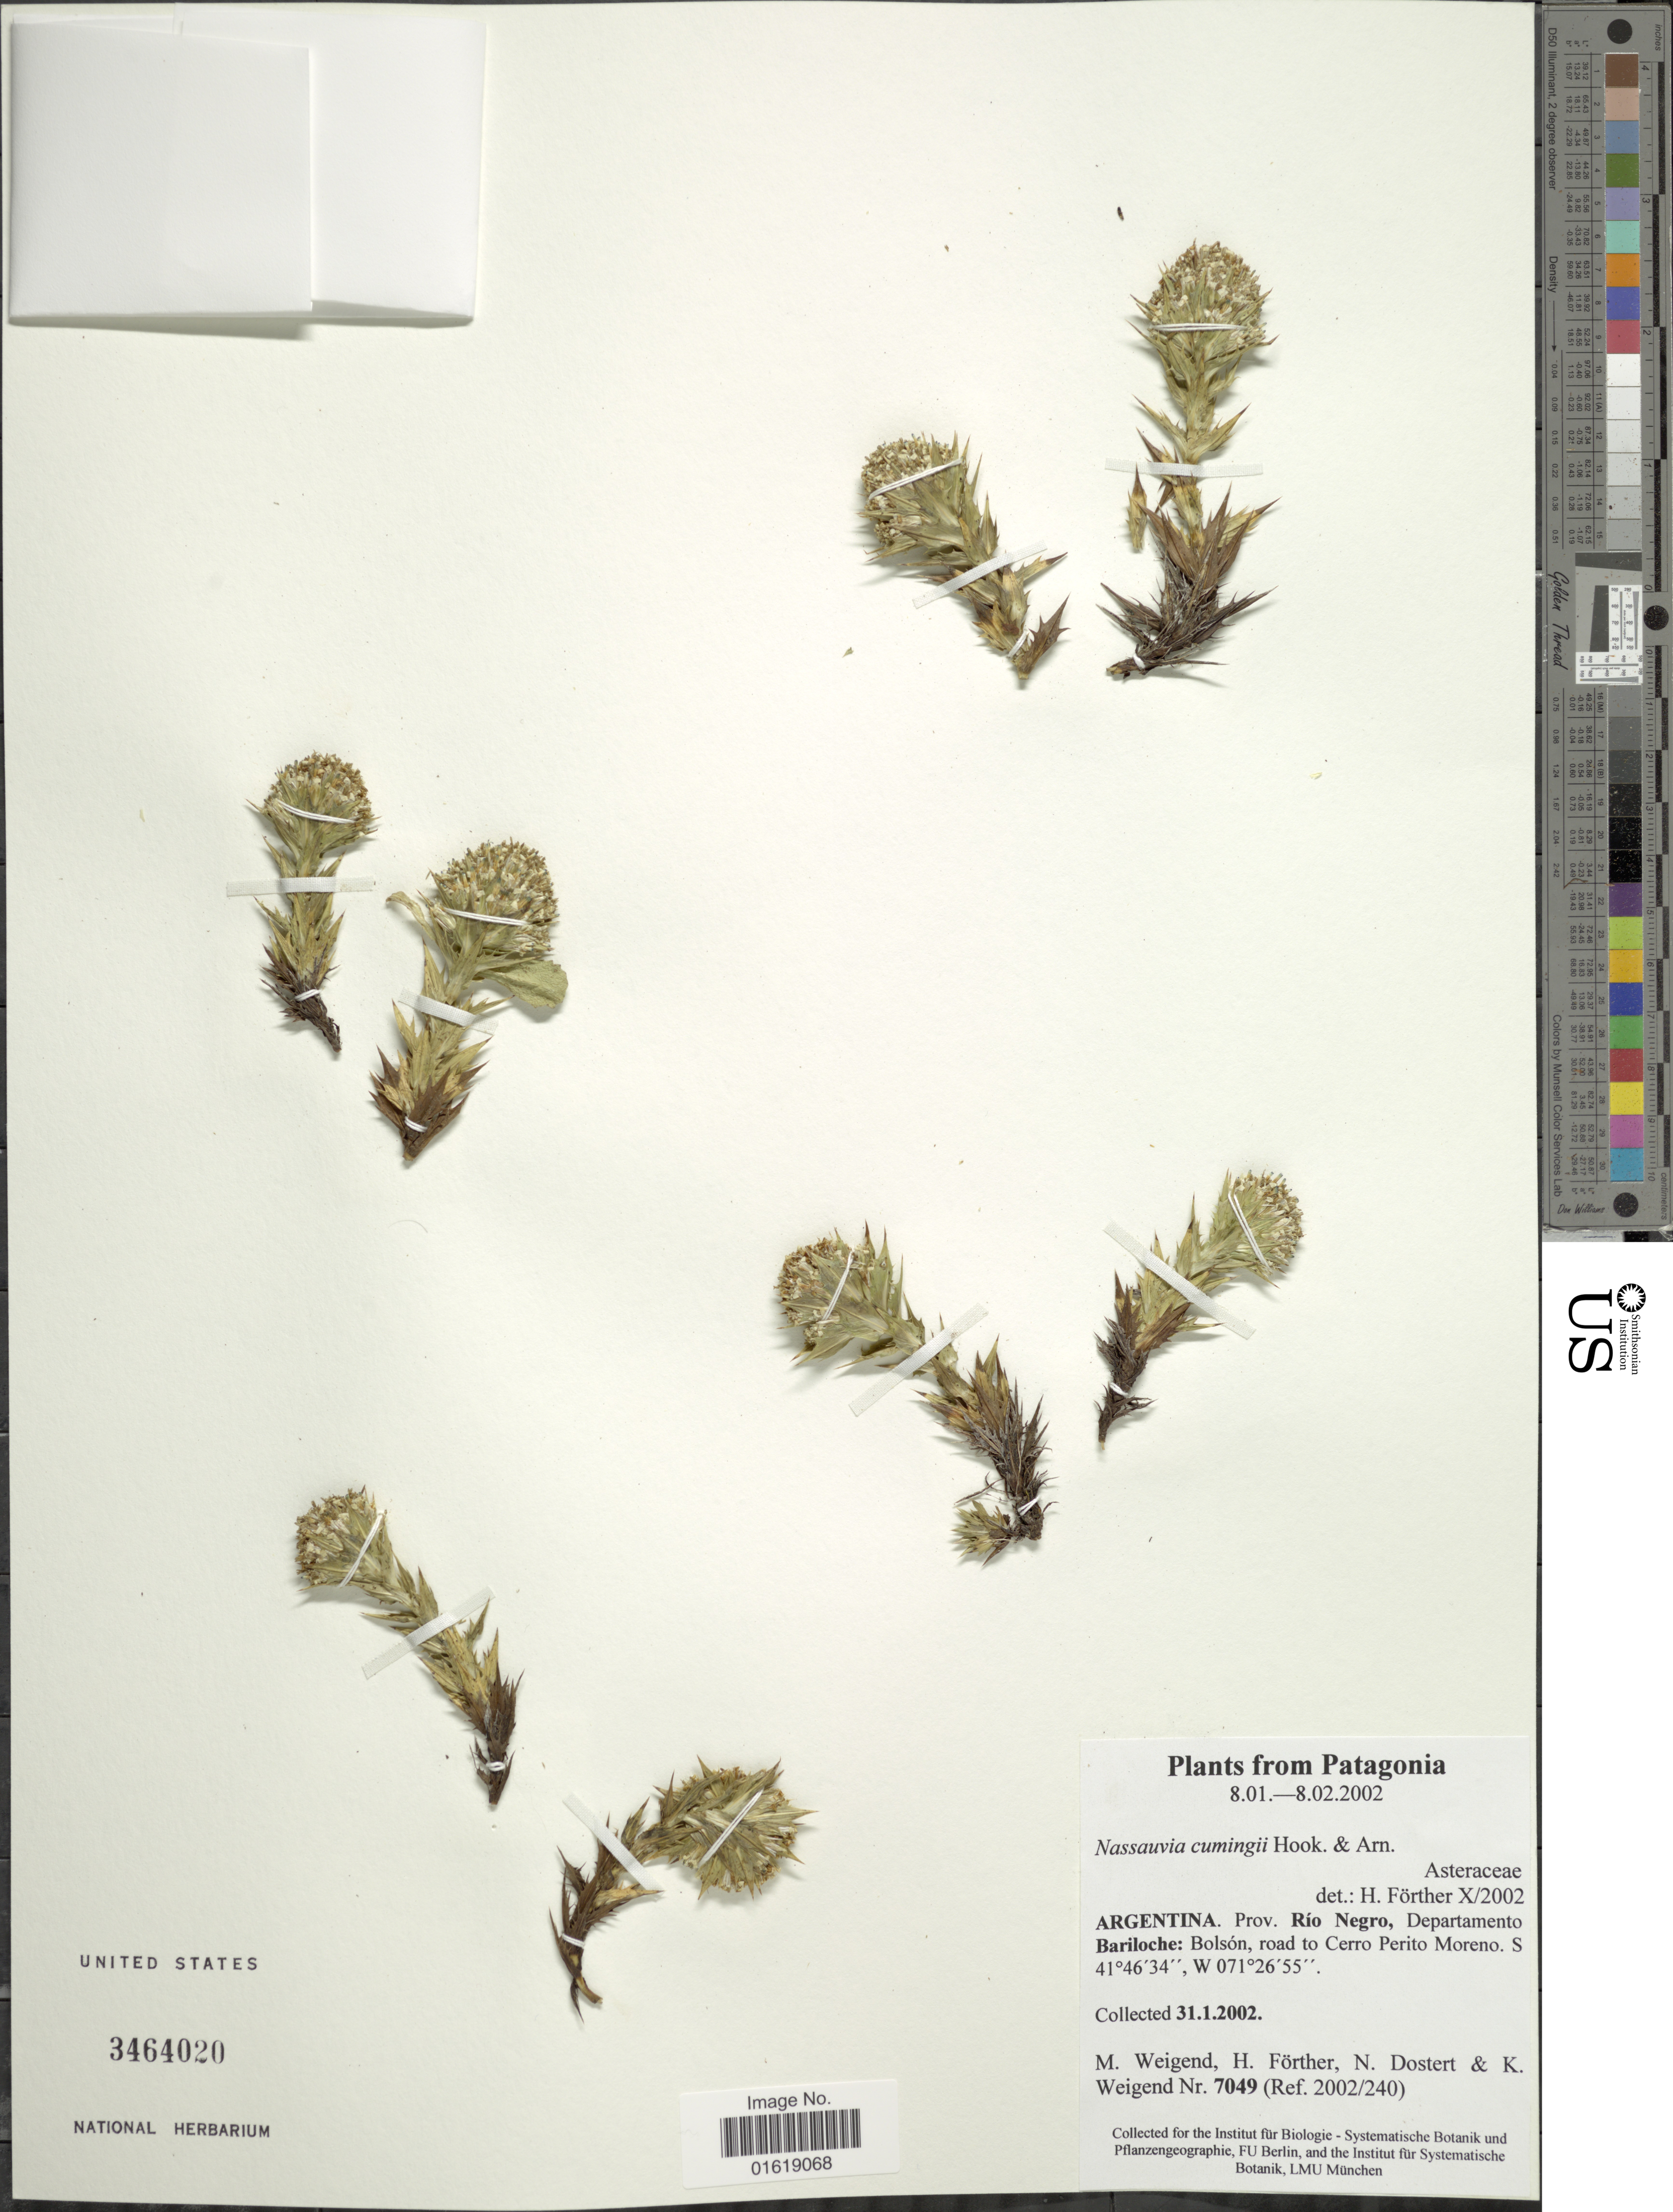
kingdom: Plantae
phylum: Tracheophyta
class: Magnoliopsida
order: Asterales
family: Asteraceae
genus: Nassauvia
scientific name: Nassauvia cumingii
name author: Hook. & Arn.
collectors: M. Weigend, H. Förther, N. Dostert & K. Weigend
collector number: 7049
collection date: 2002-01-31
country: Argentina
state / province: Rio Negro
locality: Argentina. Prov. Río Negro, Departamento Bariloche: Bolsón, road to Cerro Perito Moreno.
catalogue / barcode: US 3464020